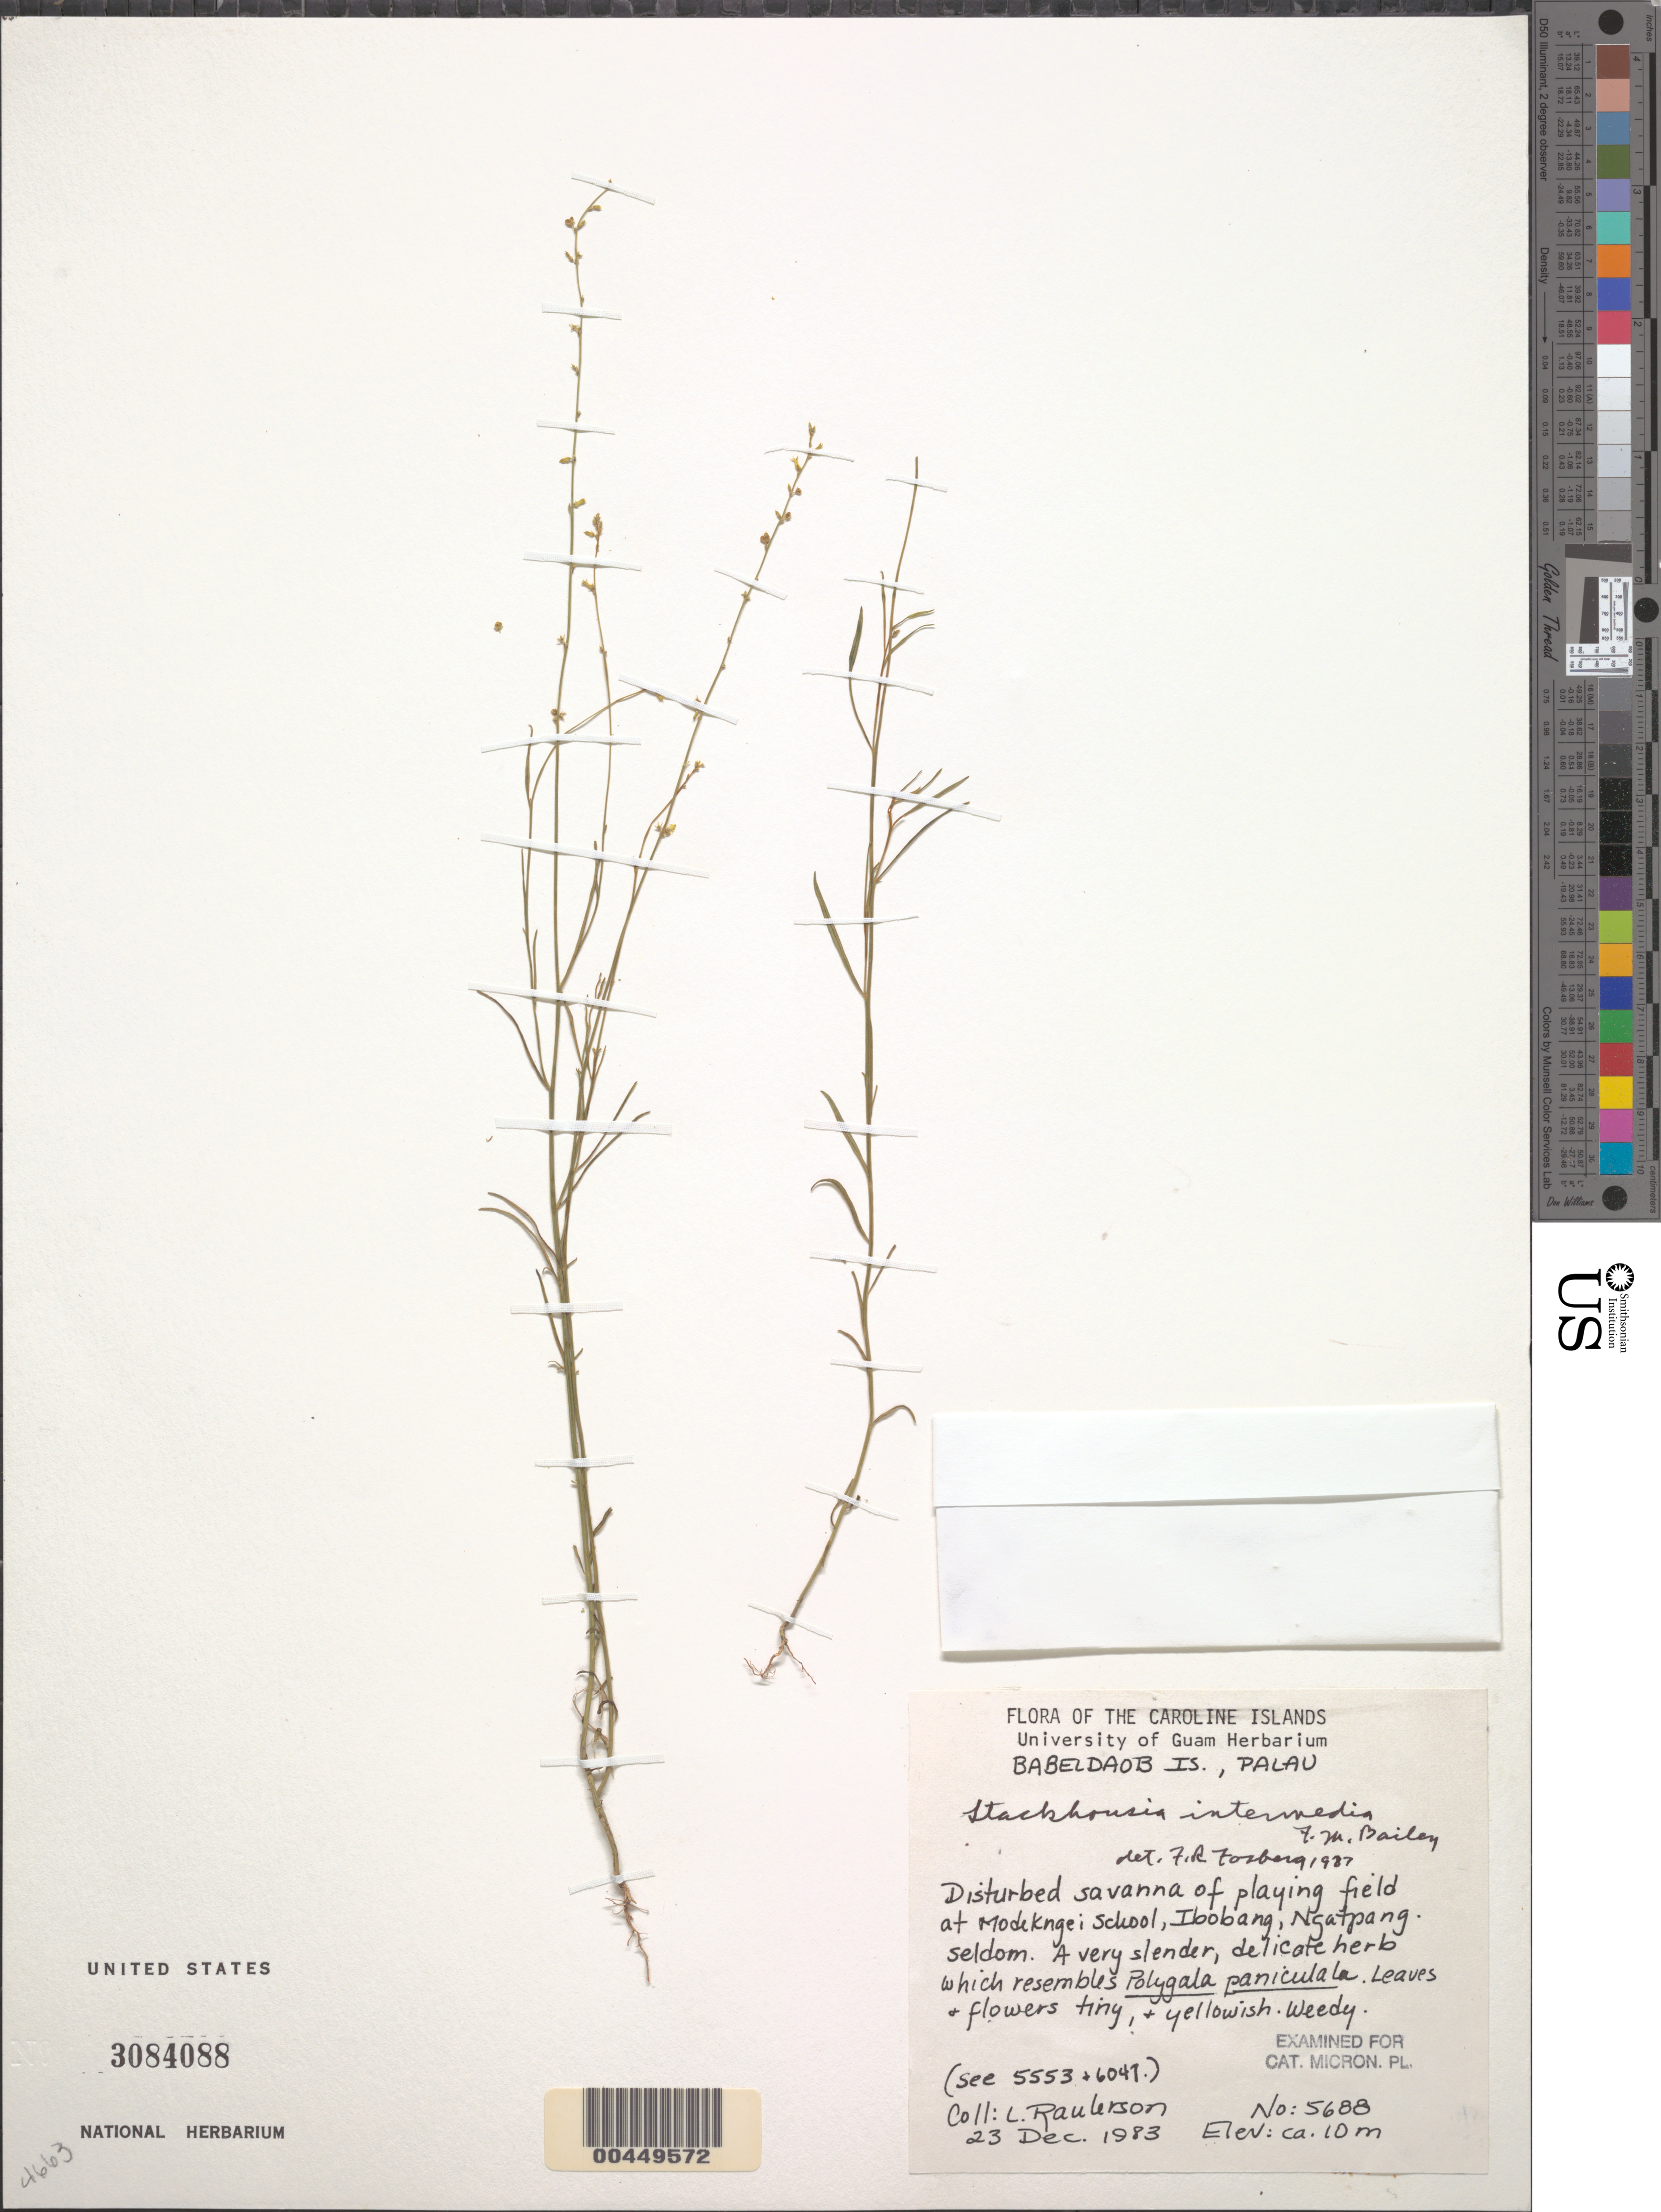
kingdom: Plantae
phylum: Tracheophyta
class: Magnoliopsida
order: Celastrales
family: Celastraceae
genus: Stackhousia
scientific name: Stackhousia intermedia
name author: F.M. Bailey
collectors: L. Raulerson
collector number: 5688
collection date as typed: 23 Dec 1983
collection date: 1983-12-23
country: Palau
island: Babeldaob [Babelthuap]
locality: Babeldaob is.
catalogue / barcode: US 3084088